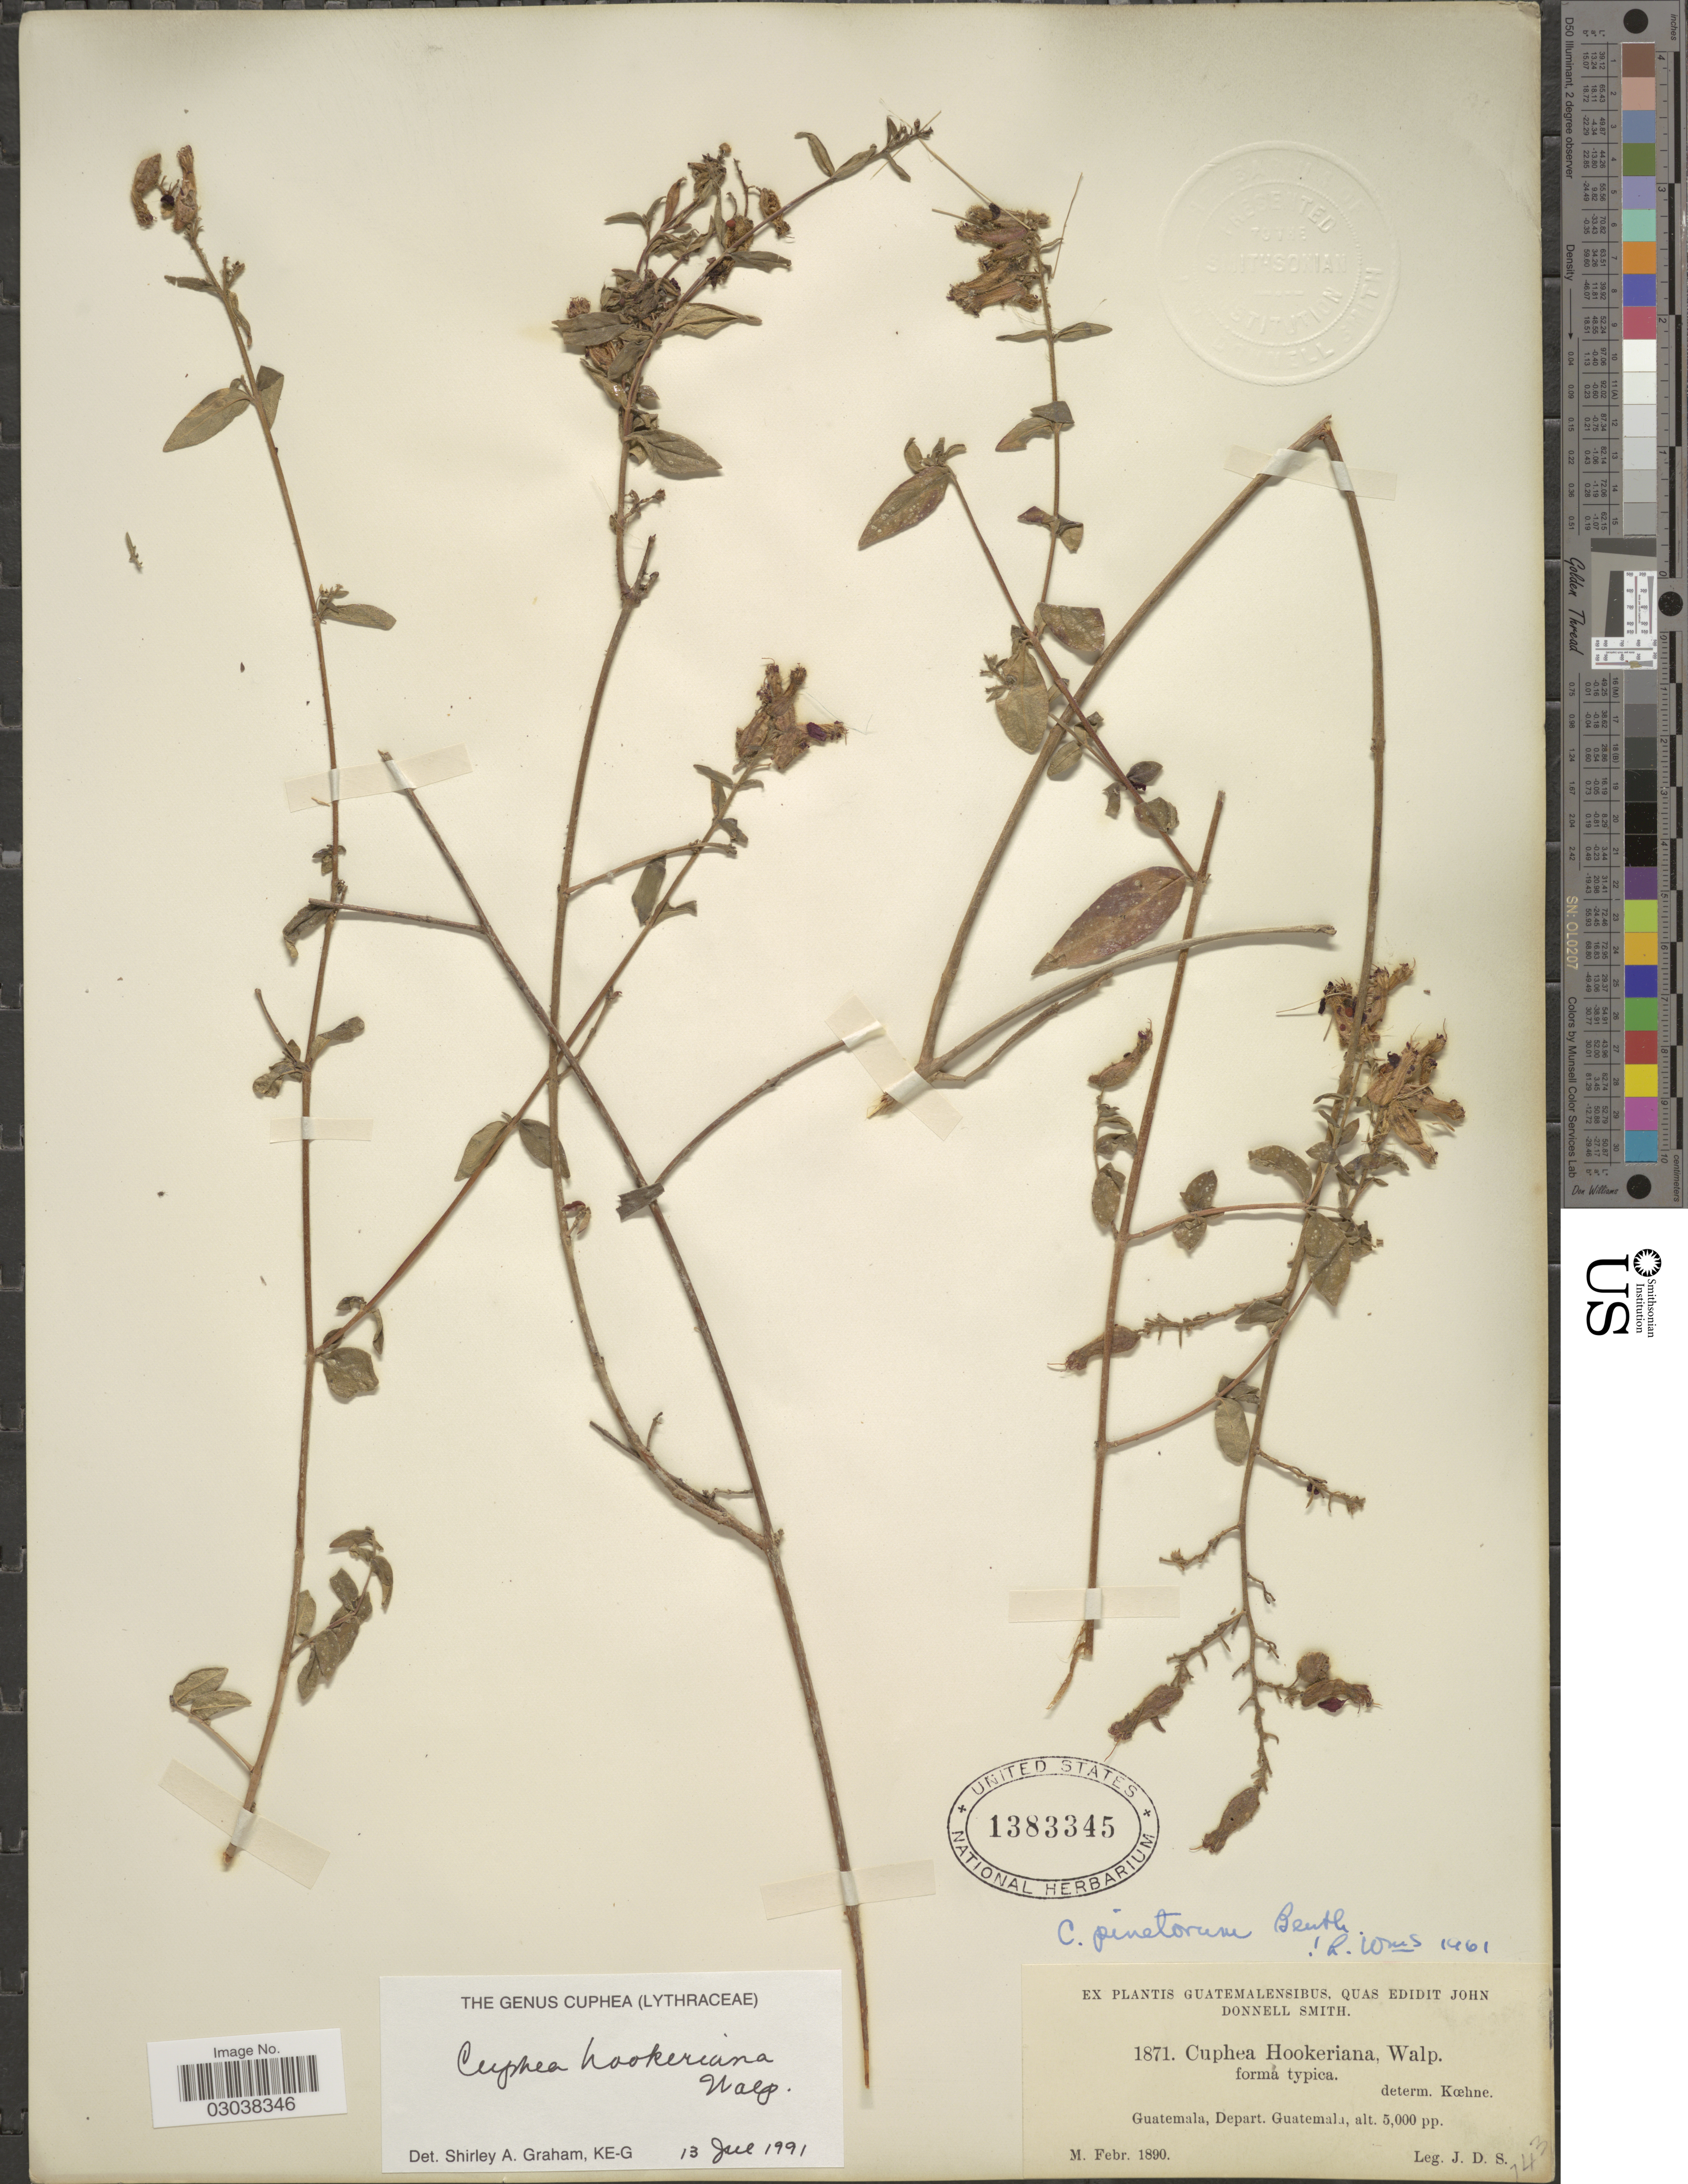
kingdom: Plantae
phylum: Tracheophyta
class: Magnoliopsida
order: Myrtales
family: Lythraceae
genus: Cuphea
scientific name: Cuphea hookeriana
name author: Walp.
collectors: J. Donnell Smith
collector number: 1871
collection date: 1890-02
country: Guatemala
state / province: Guatemala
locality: Depart. Guatemala.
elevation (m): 1524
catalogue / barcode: US 1383345